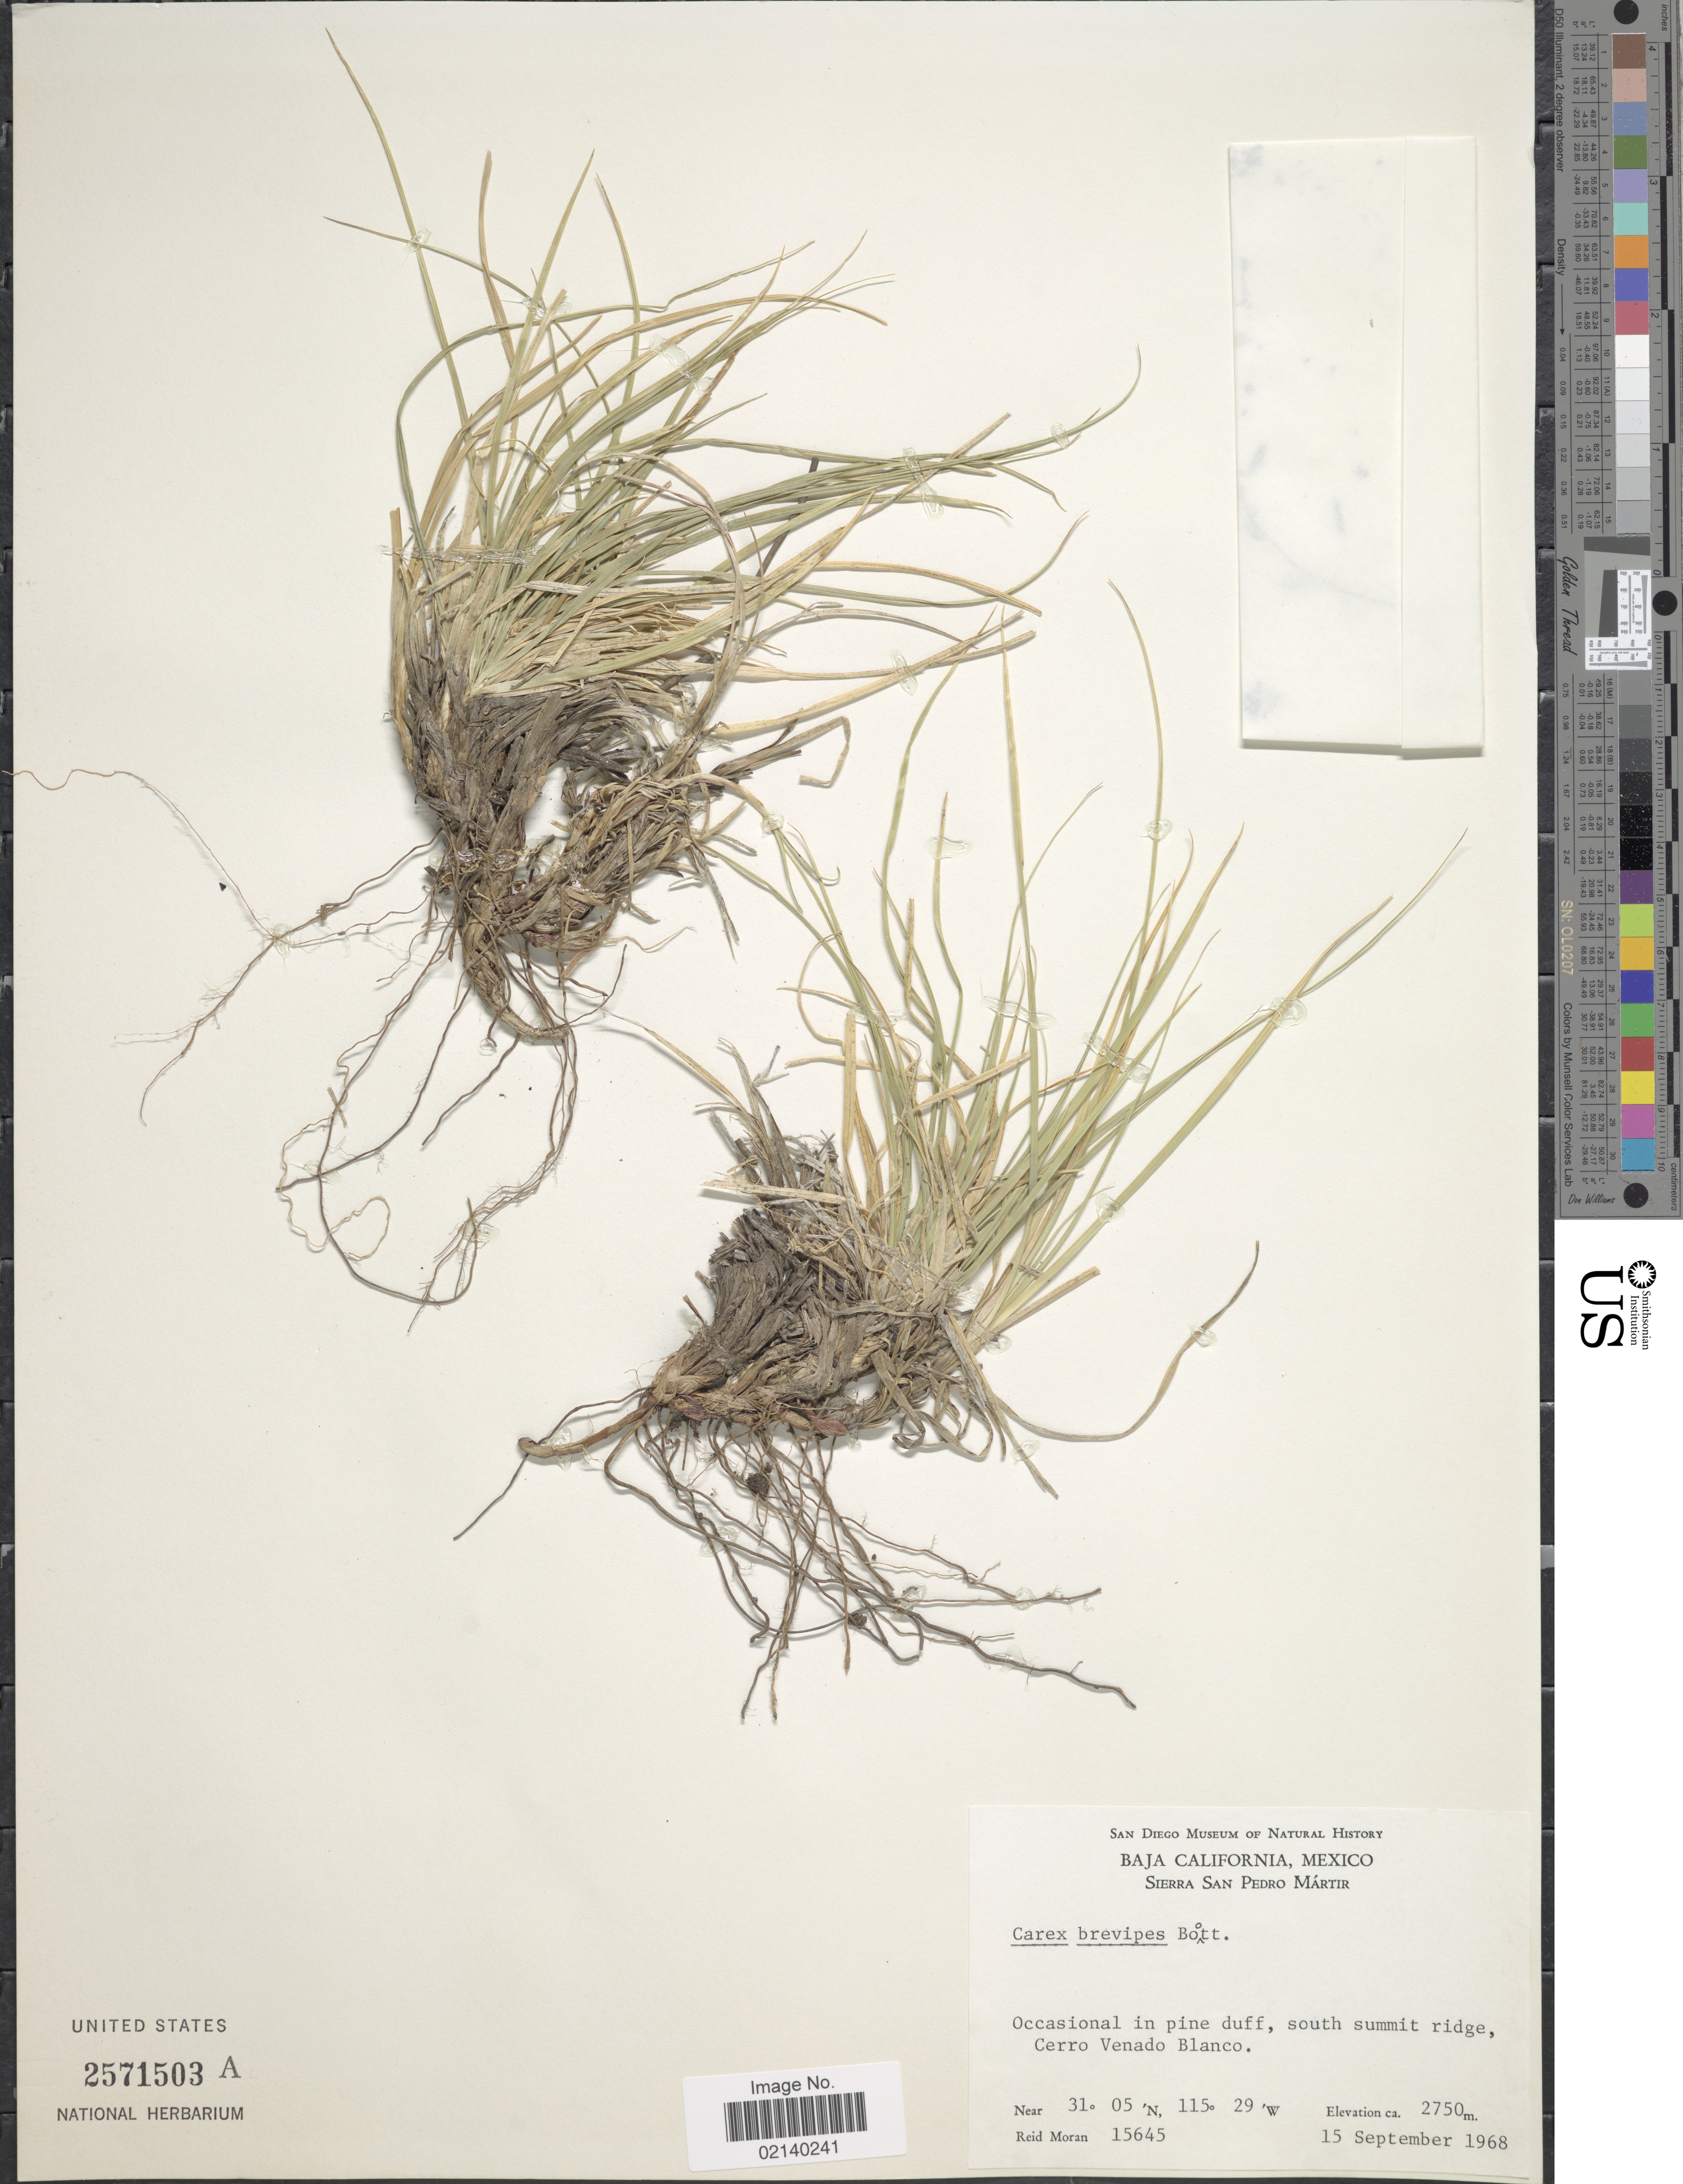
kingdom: Plantae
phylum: Tracheophyta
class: Liliopsida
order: Poales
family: Cyperaceae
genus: Carex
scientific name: Carex rossii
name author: Boott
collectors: R. V. Moran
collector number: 15645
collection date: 1968-09-15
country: Mexico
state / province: Baja California Norte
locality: Sierra San Pedro Martir. South summit ridge, Cerro Venado Blanco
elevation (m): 2750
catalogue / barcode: US 2571503A